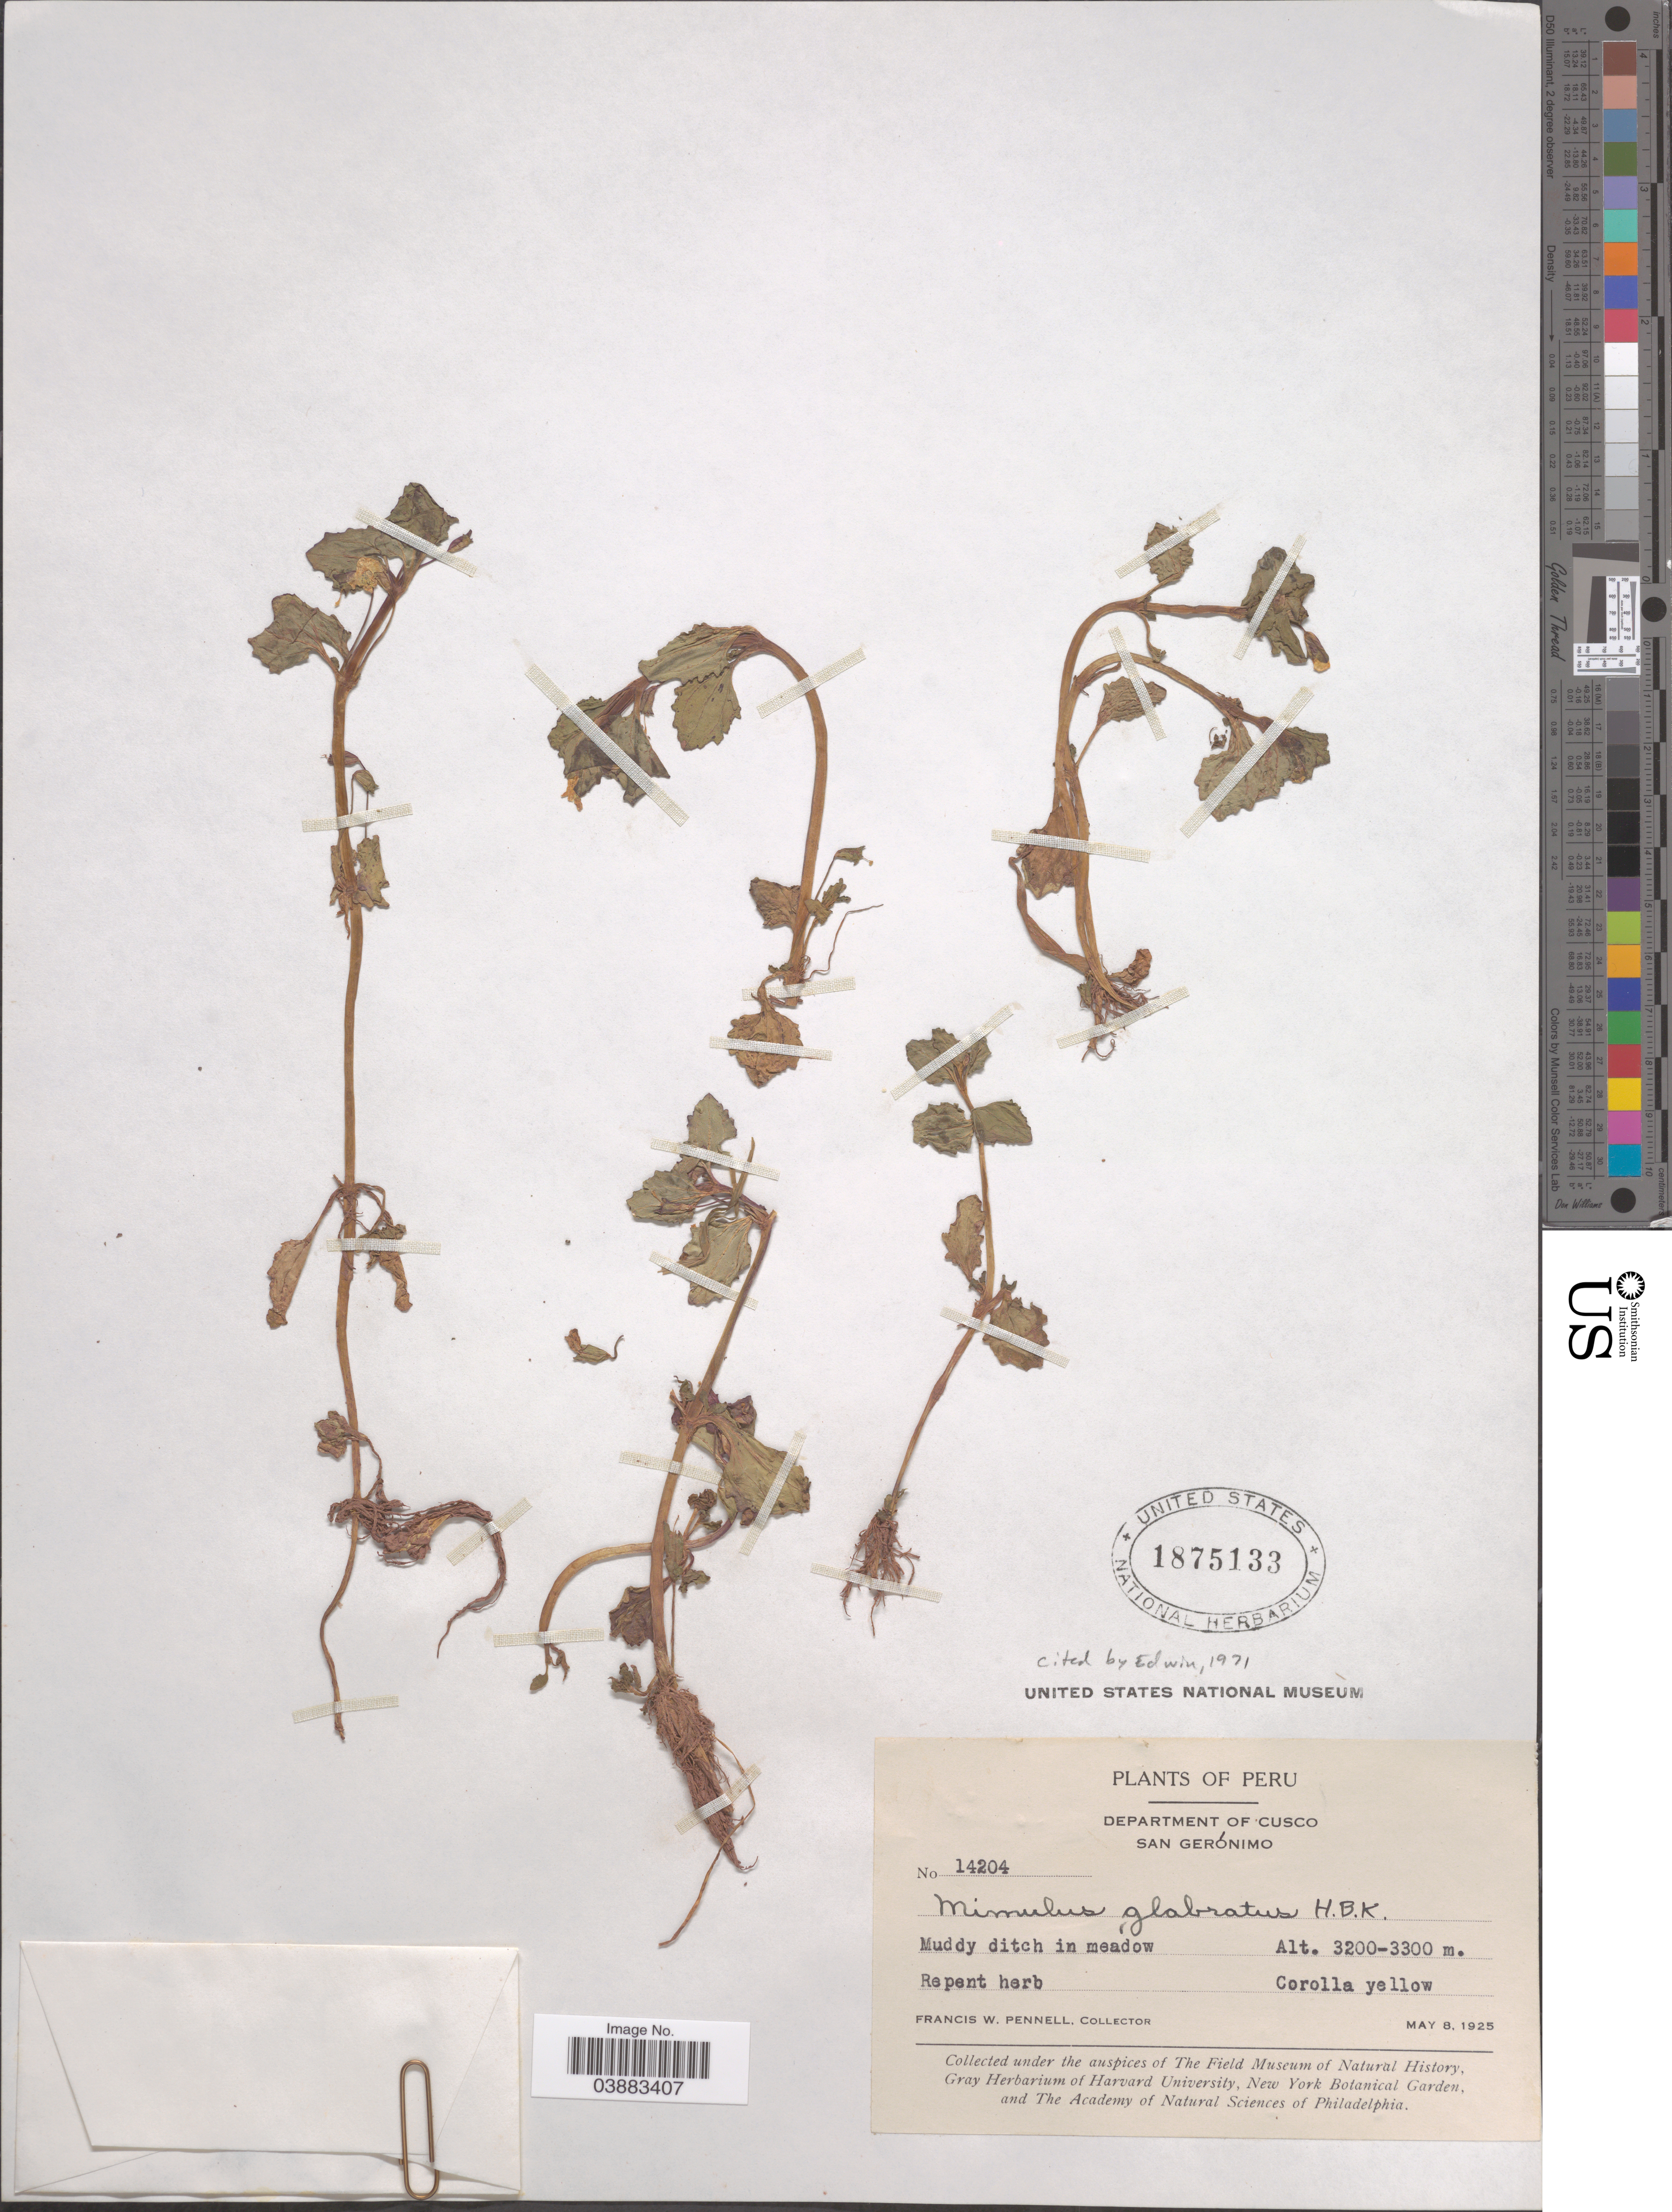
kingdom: Plantae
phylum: Tracheophyta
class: Magnoliopsida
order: Lamiales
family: Phrymaceae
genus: Mimulus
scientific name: Mimulus glabratus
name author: Kunth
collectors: F. W. Pennell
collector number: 14204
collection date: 1925-05-08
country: Peru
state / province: Cusco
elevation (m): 3200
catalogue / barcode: US 1875133